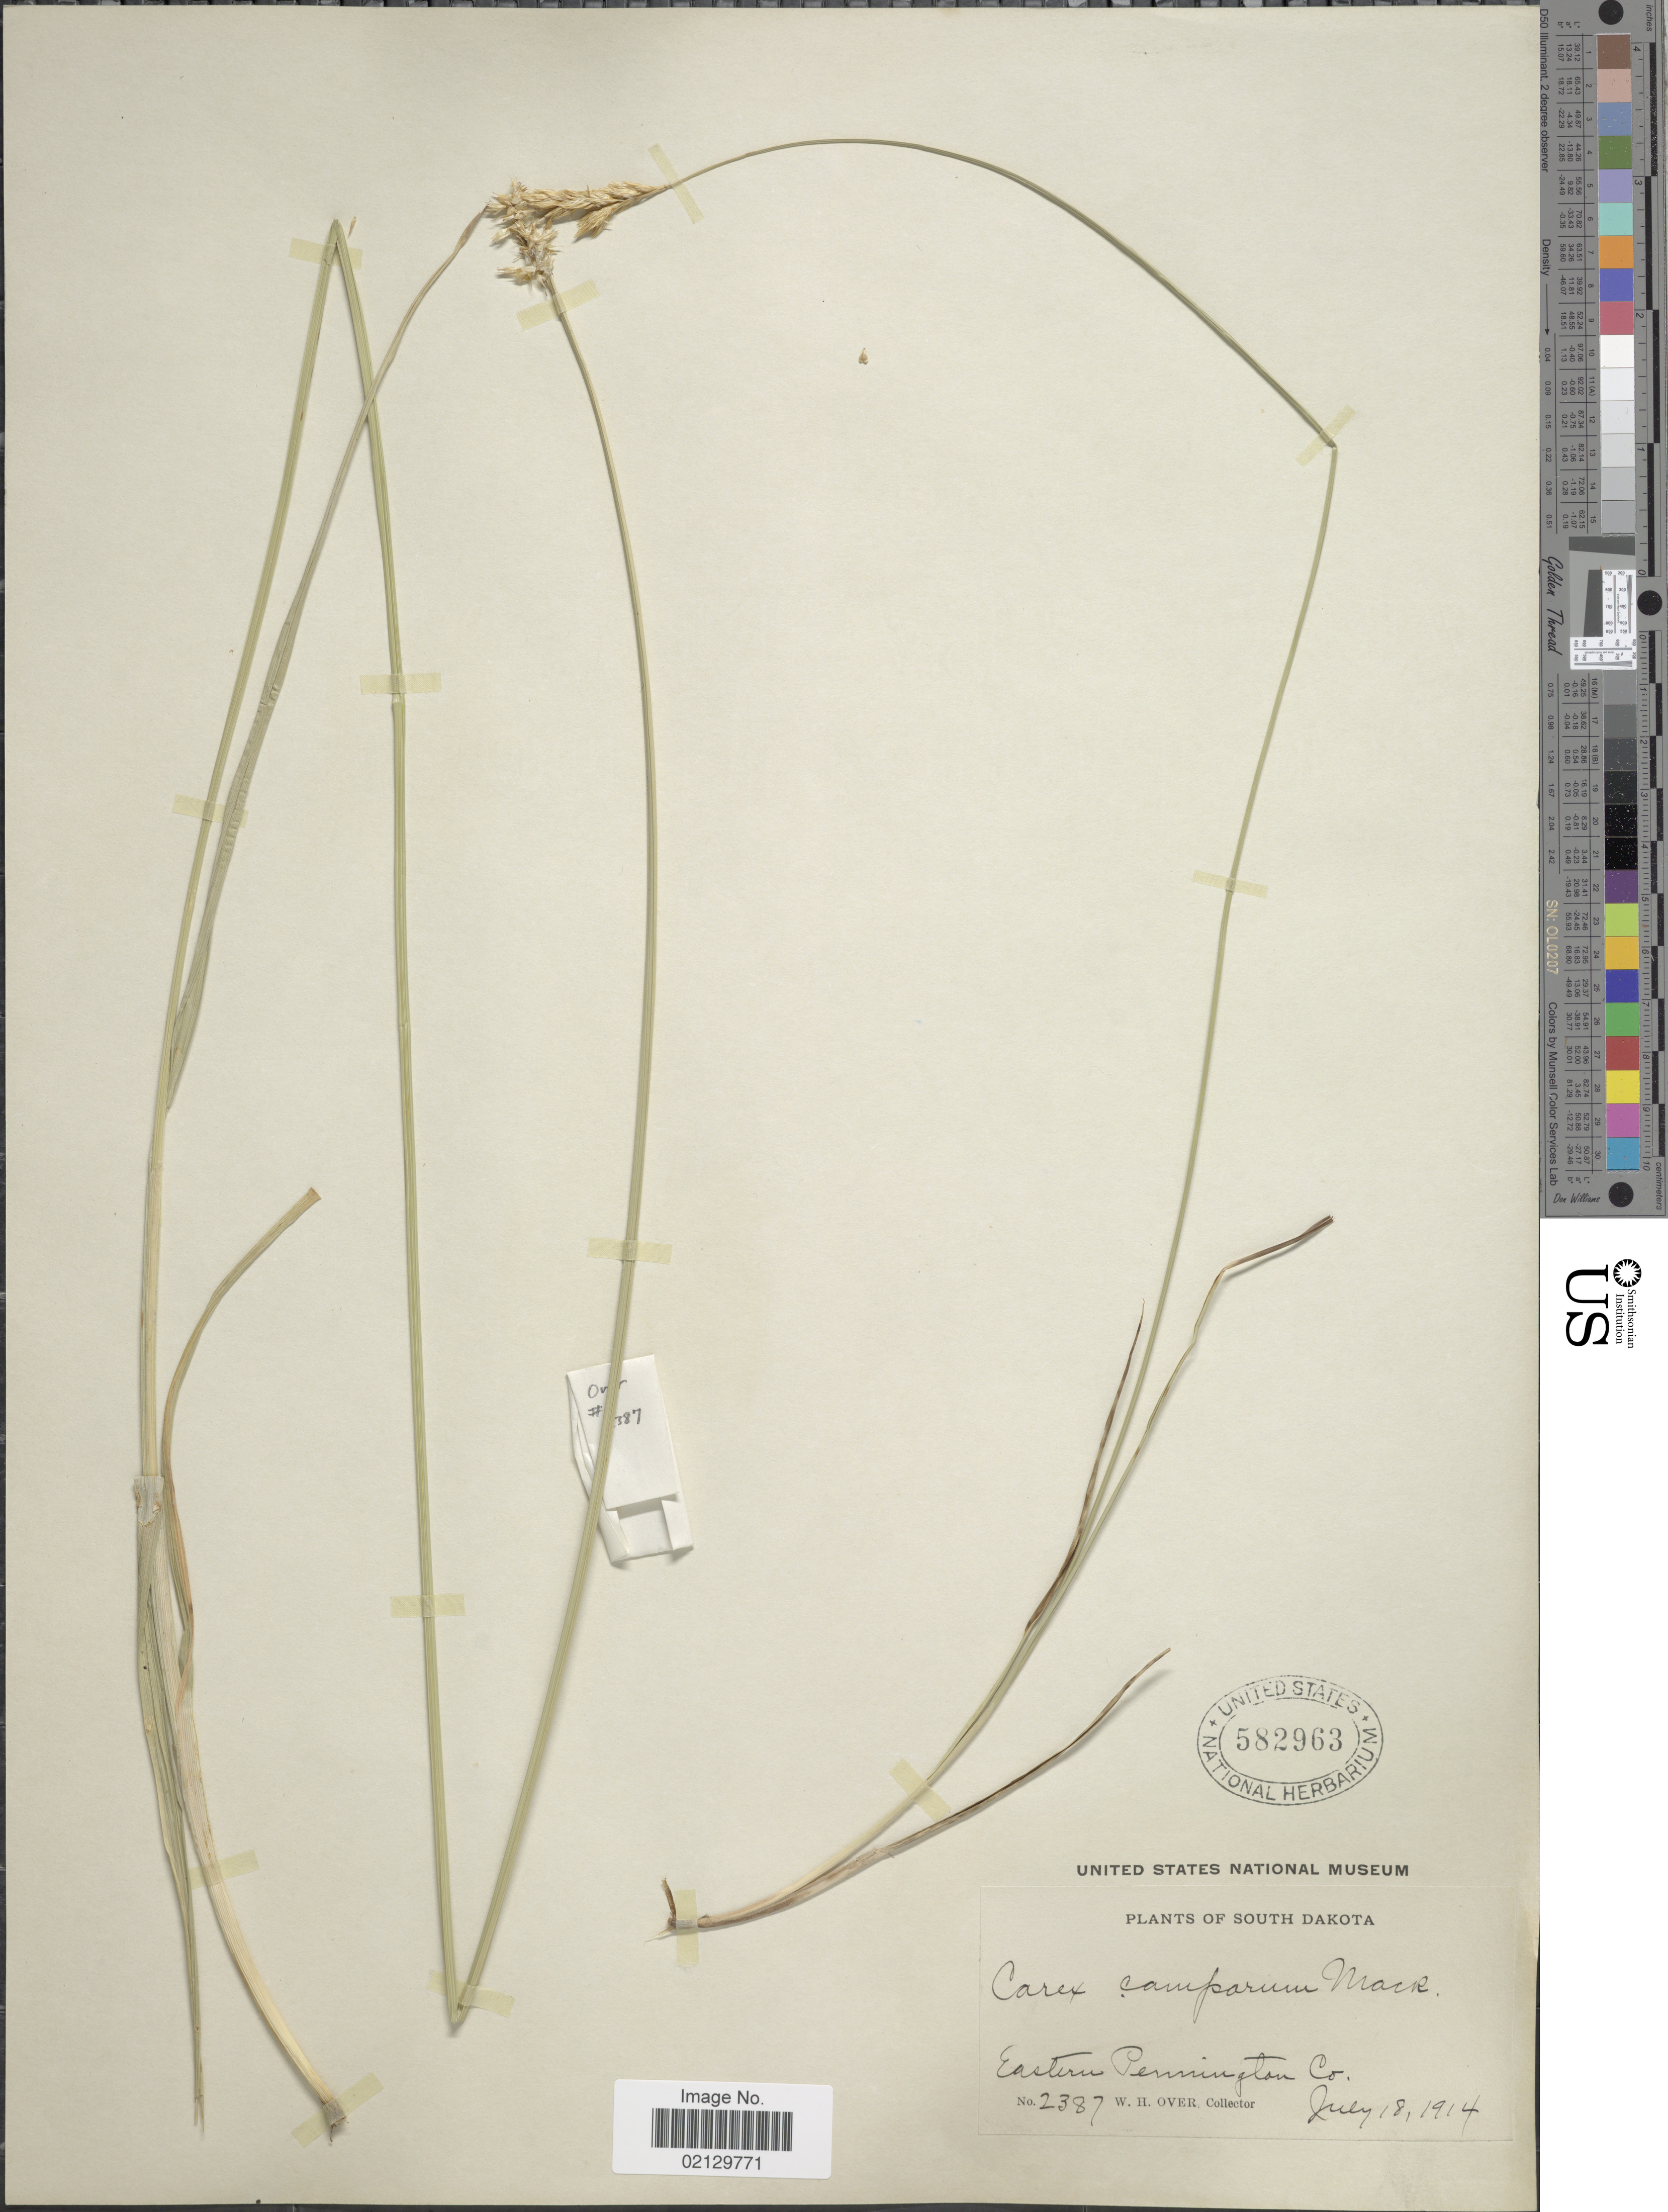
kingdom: Plantae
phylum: Tracheophyta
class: Liliopsida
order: Poales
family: Cyperaceae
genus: Carex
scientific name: Carex praegracilis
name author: W. Boott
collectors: W. Over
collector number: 287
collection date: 1914-07-18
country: United States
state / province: South Dakota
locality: Eastern Pennington Co. South Dakota.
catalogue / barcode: US 582963